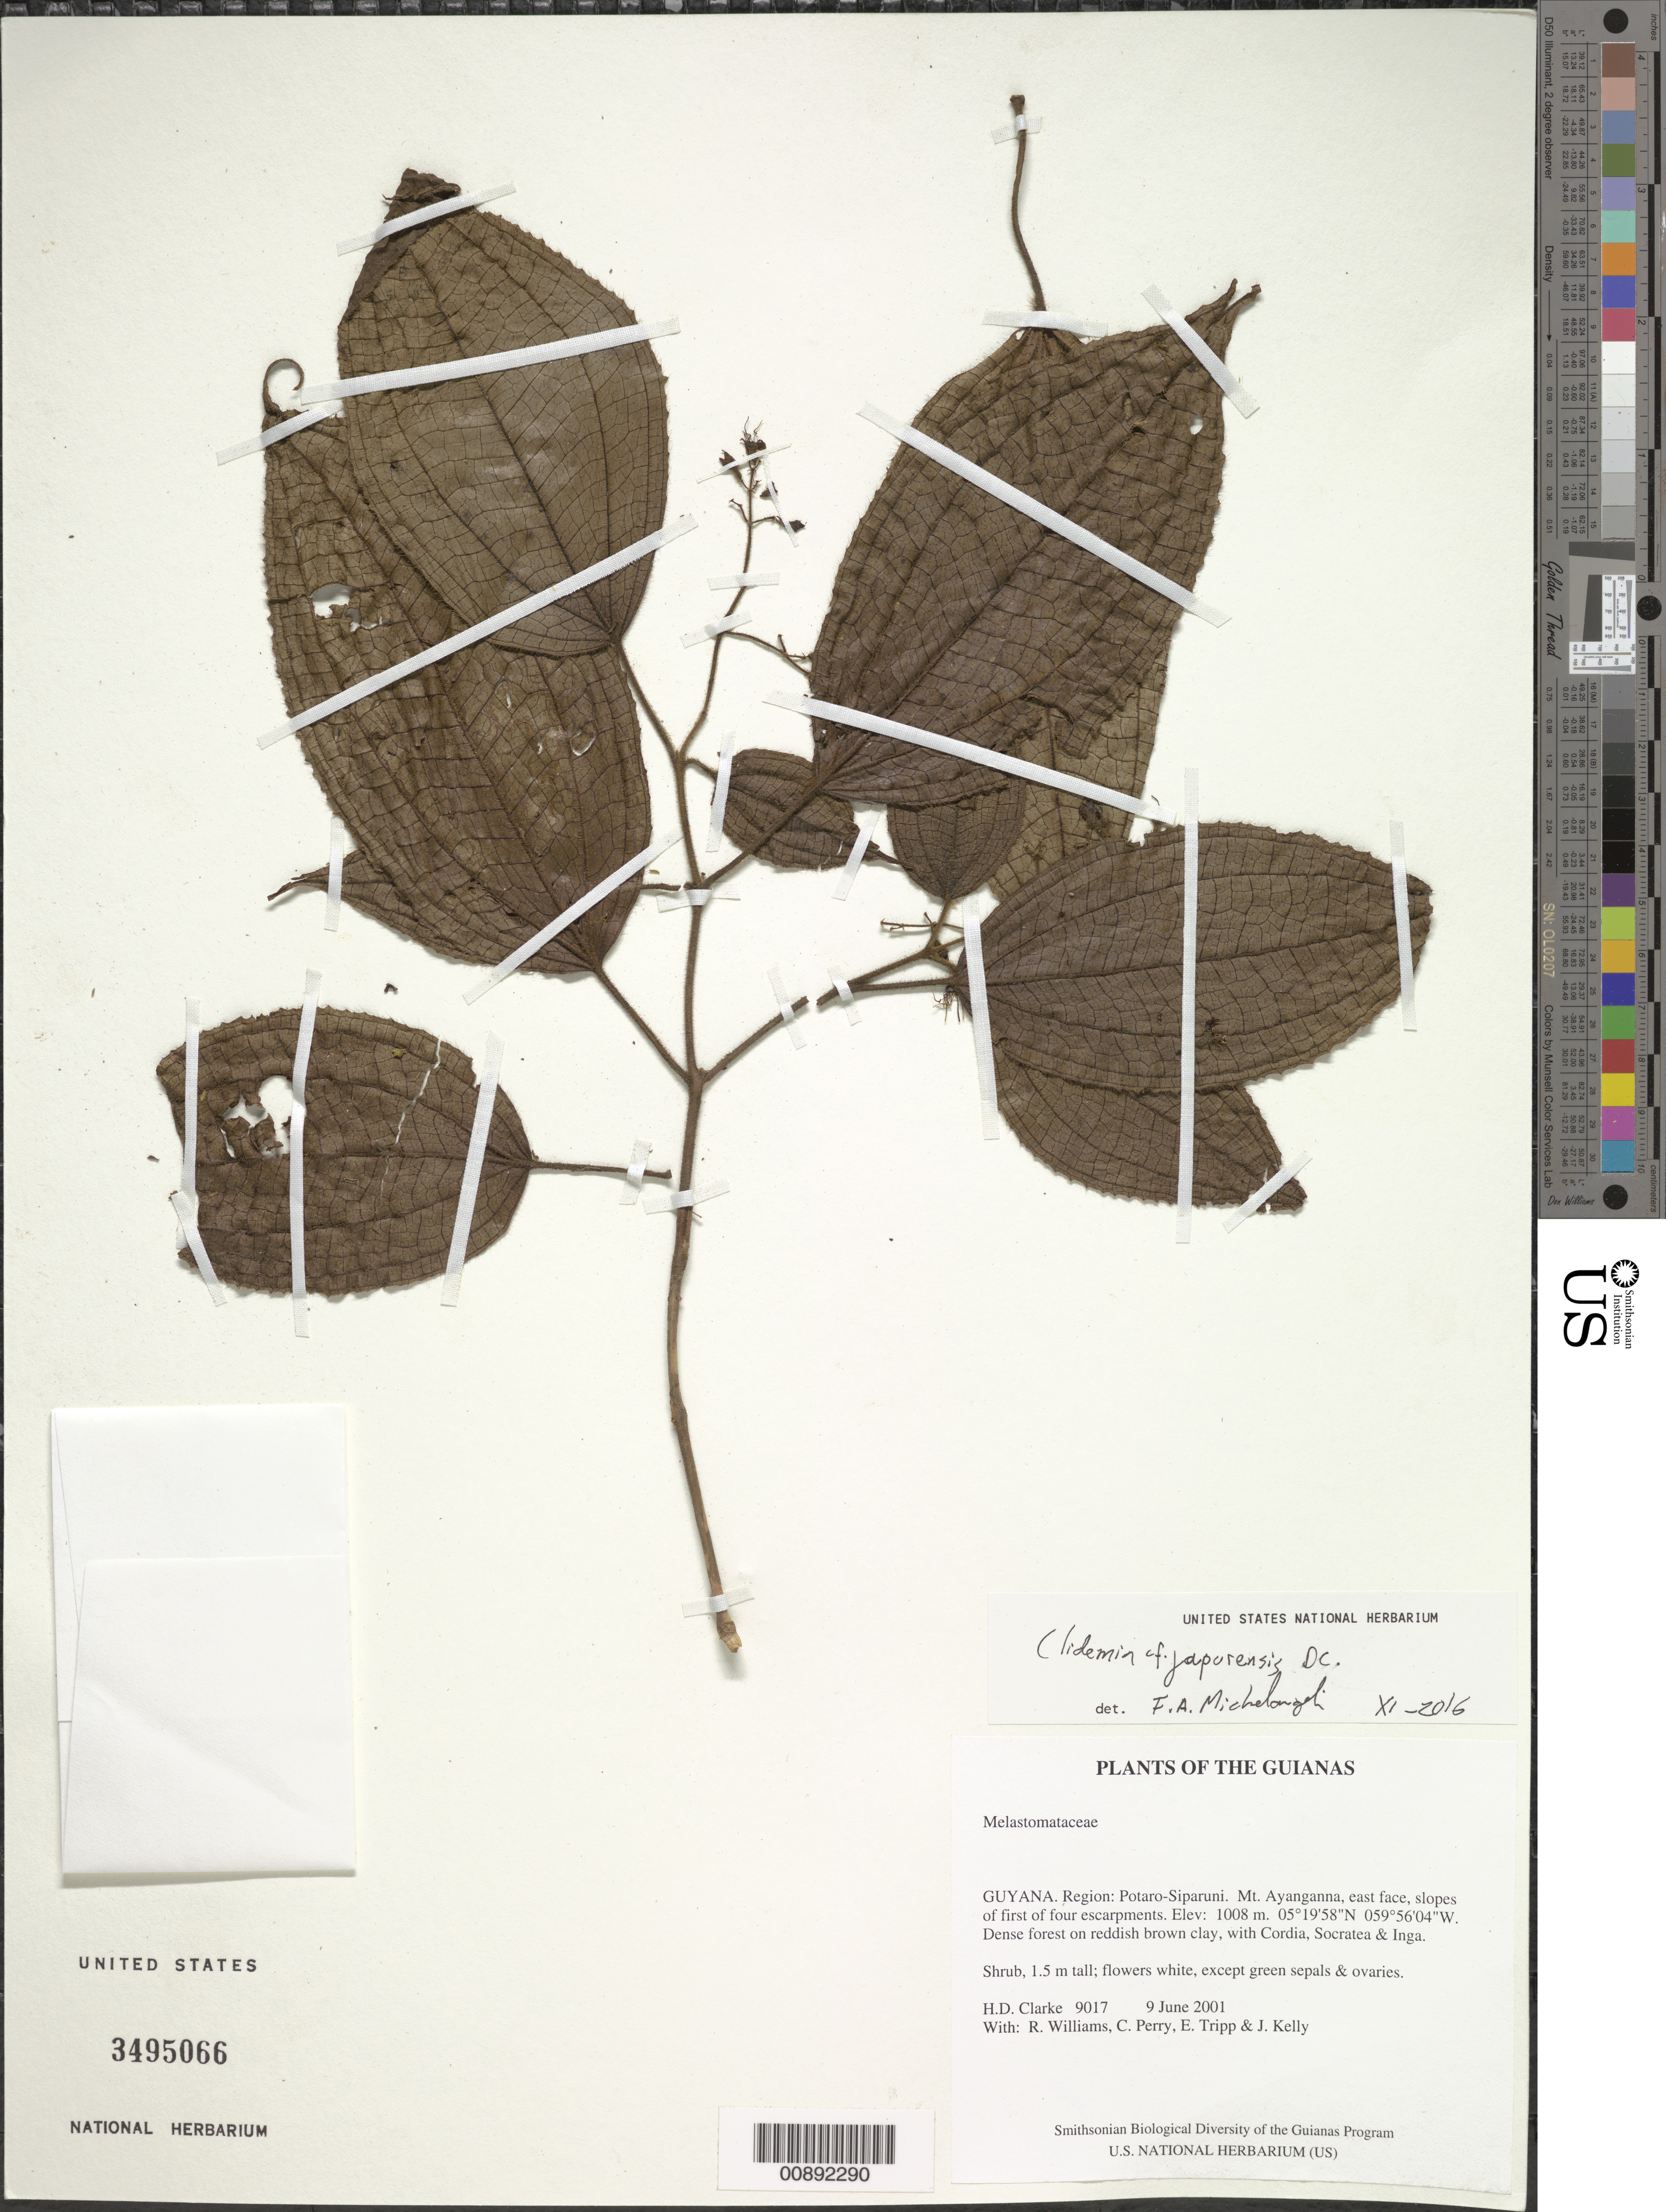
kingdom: Plantae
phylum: Tracheophyta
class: Magnoliopsida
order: Myrtales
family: Melastomataceae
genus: Clidemia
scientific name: Clidemia japurensis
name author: DC.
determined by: Michelangeli, F. A.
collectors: H. D. Clarke, R. Williams, C. Perry, E. Tripp & J. Kelly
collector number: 9017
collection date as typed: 9 June 2001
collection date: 2001-06-09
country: Guyana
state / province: Potaro-Siparuni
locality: Mt. Ayanganna, east face, slopes of first of four escarpments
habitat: Dense forest on reddish brown clay, with Cordia, Socratea & Inga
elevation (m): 1008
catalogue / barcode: US 3495066